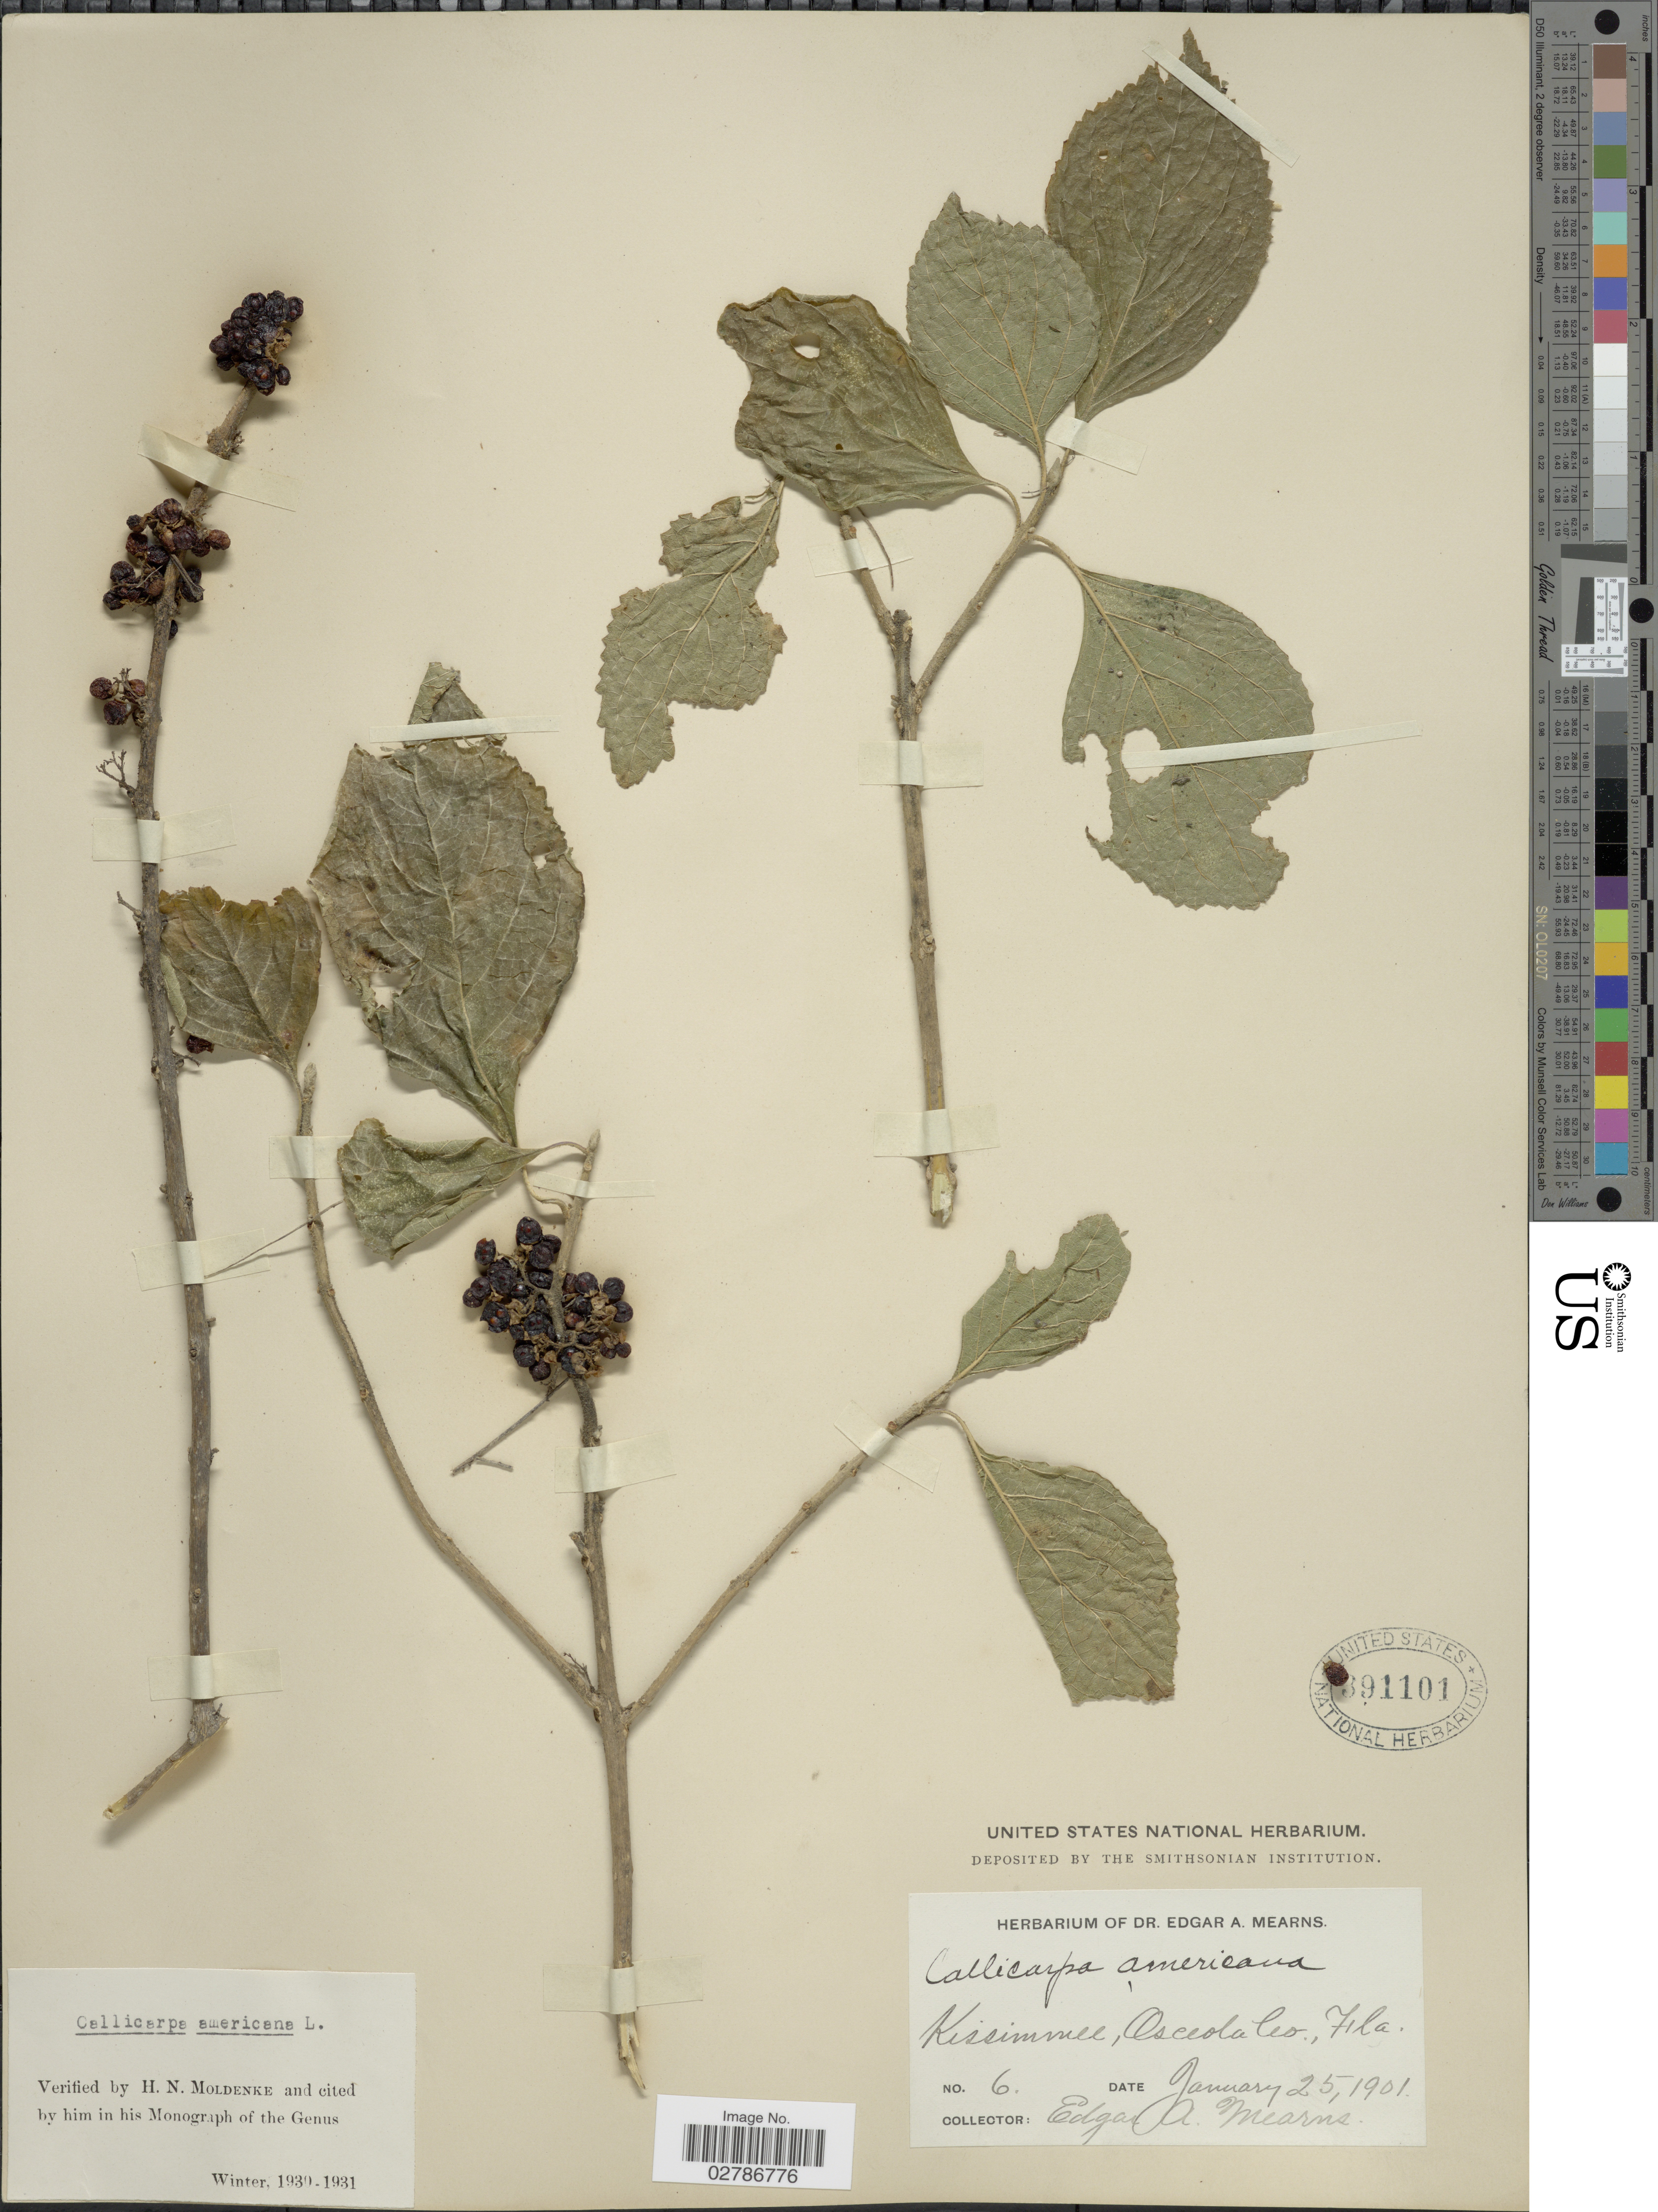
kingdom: Plantae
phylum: Tracheophyta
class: Magnoliopsida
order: Lamiales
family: Lamiaceae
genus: Callicarpa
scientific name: Callicarpa americana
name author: L.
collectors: E. A. Mearns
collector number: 6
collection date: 1901-01-25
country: United States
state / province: Florida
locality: Kissimmee, Osceola Co.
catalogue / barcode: US 391101